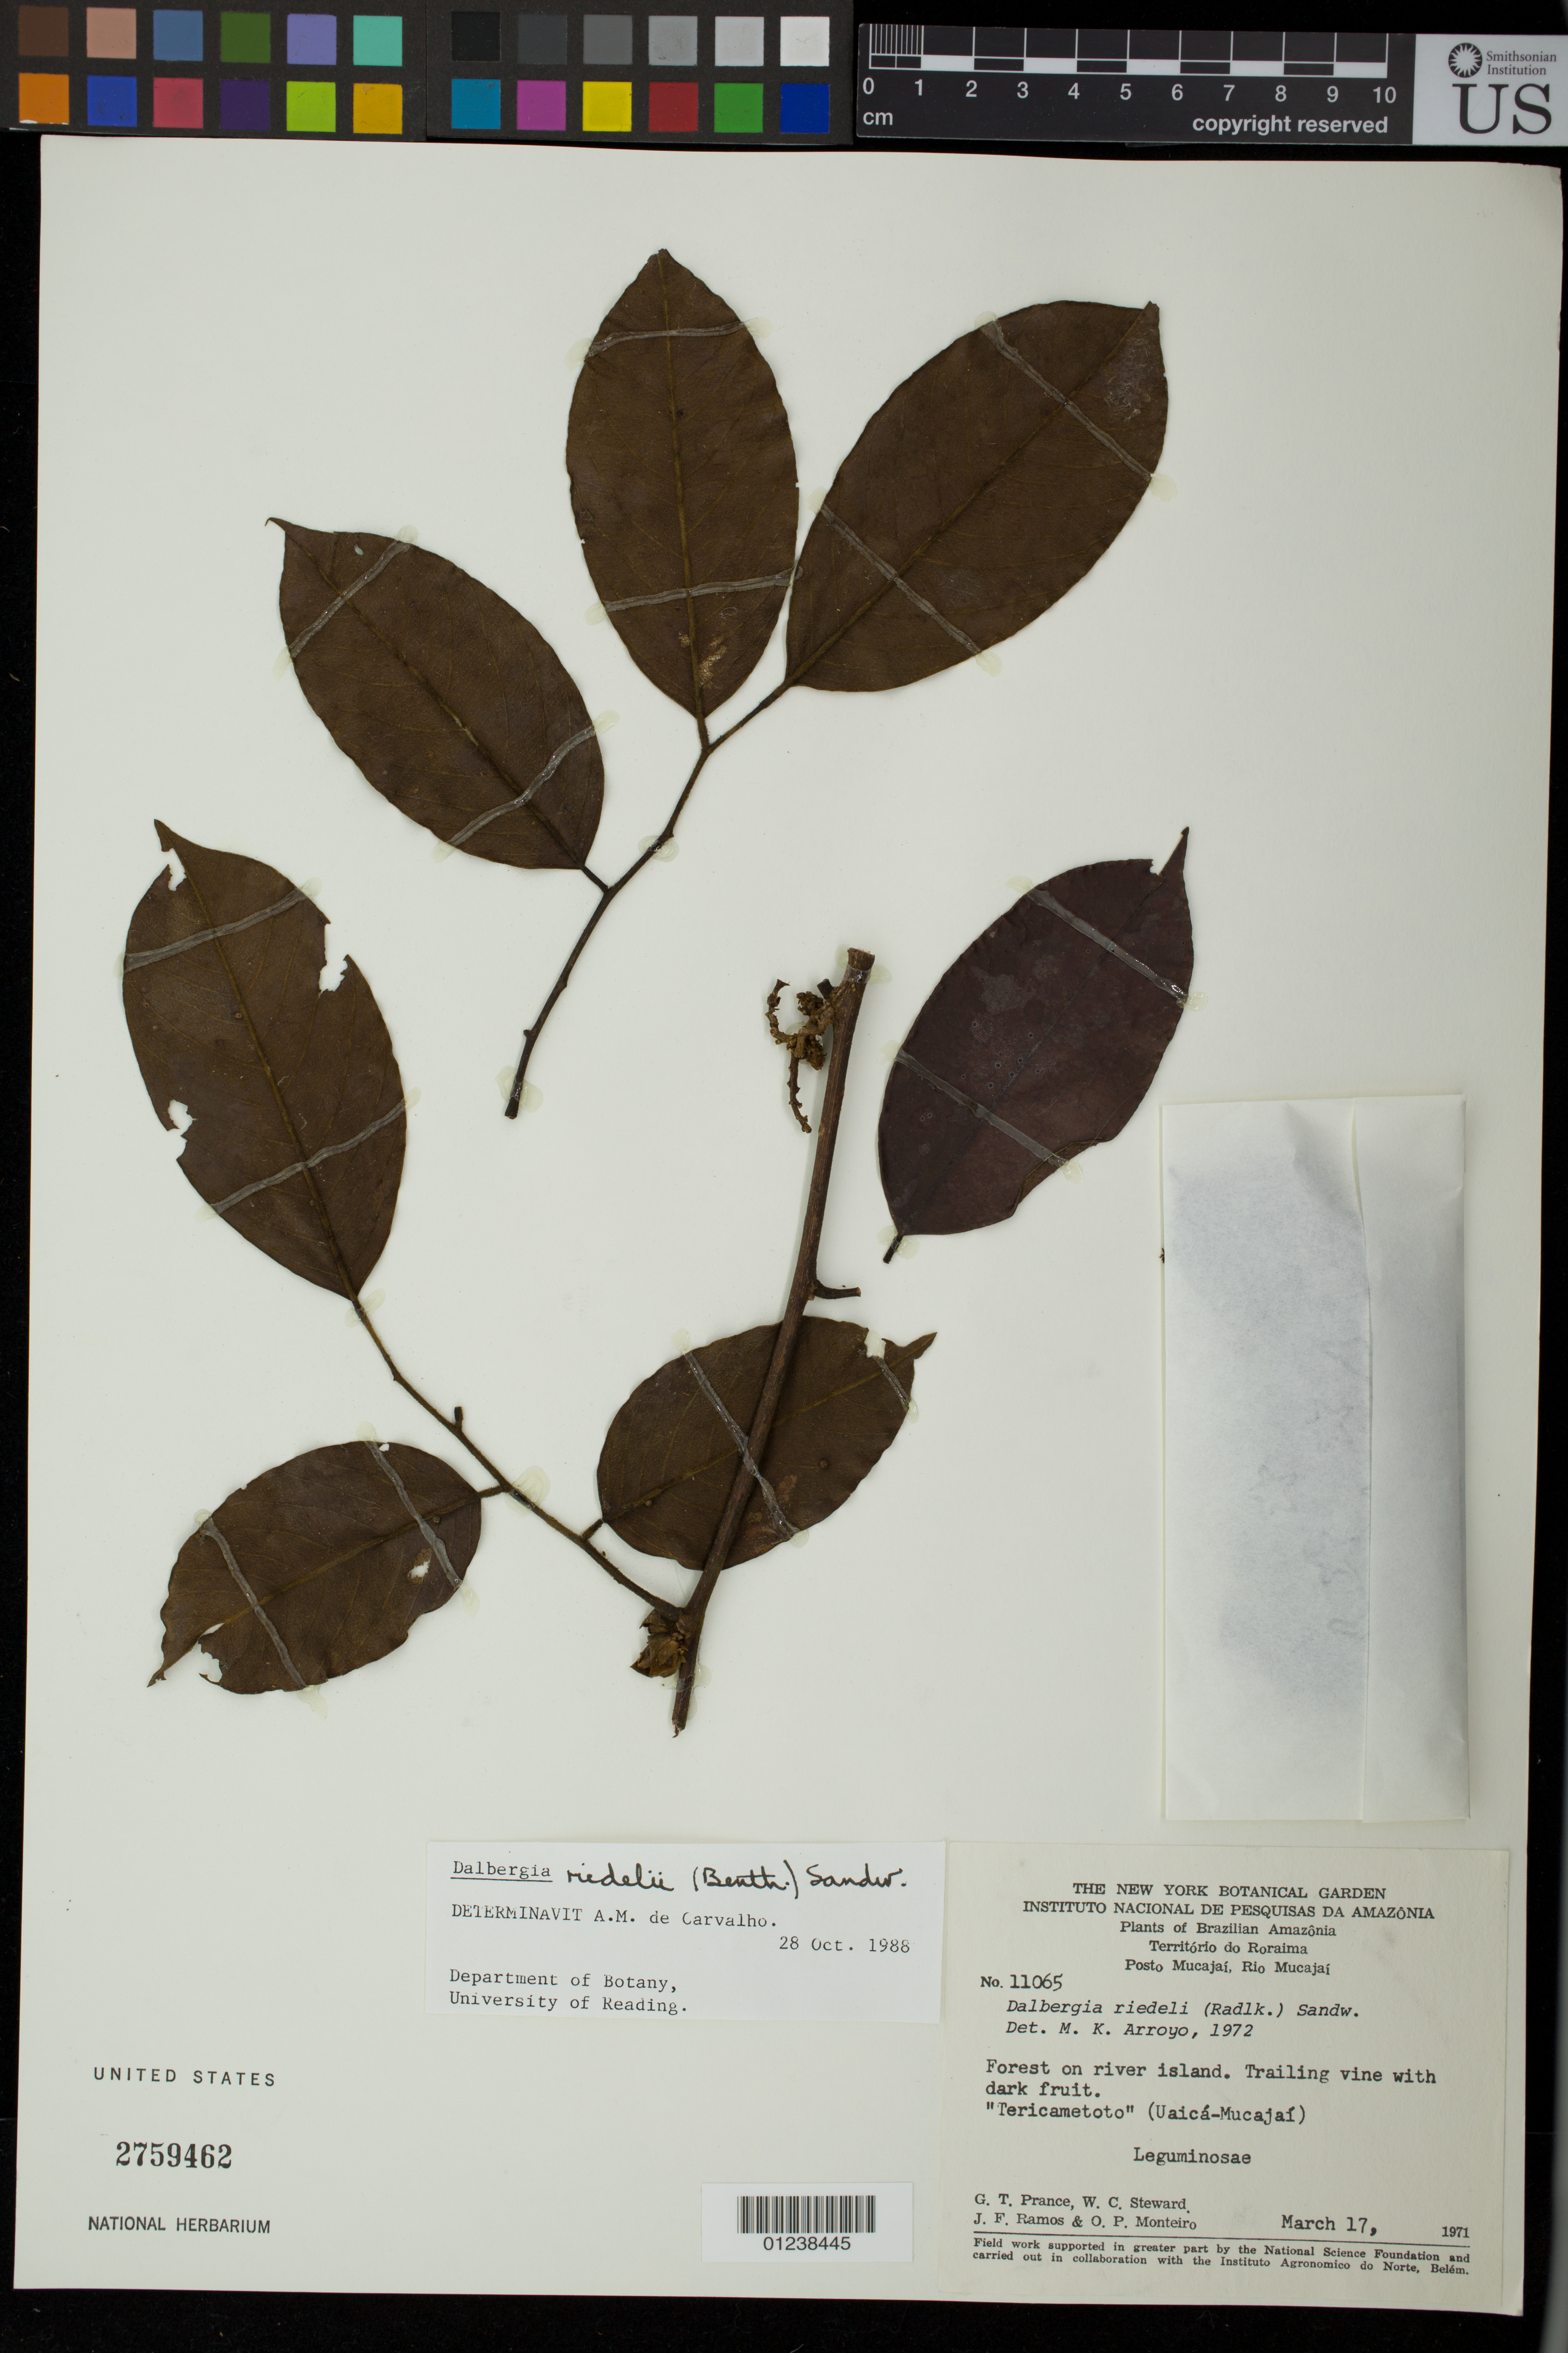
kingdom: Plantae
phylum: Tracheophyta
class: Magnoliopsida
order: Fabales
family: Fabaceae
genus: Dalbergia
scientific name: Dalbergia riedelii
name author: (Benth.) Sandwith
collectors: G. T. Prance, W. C. Steward, J. F. Ramos & O. P. Monteiro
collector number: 11065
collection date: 1971-03-17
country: Brazil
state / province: Roraima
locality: Posto Mucajai, Rio Mucajai.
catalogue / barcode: US 2759462